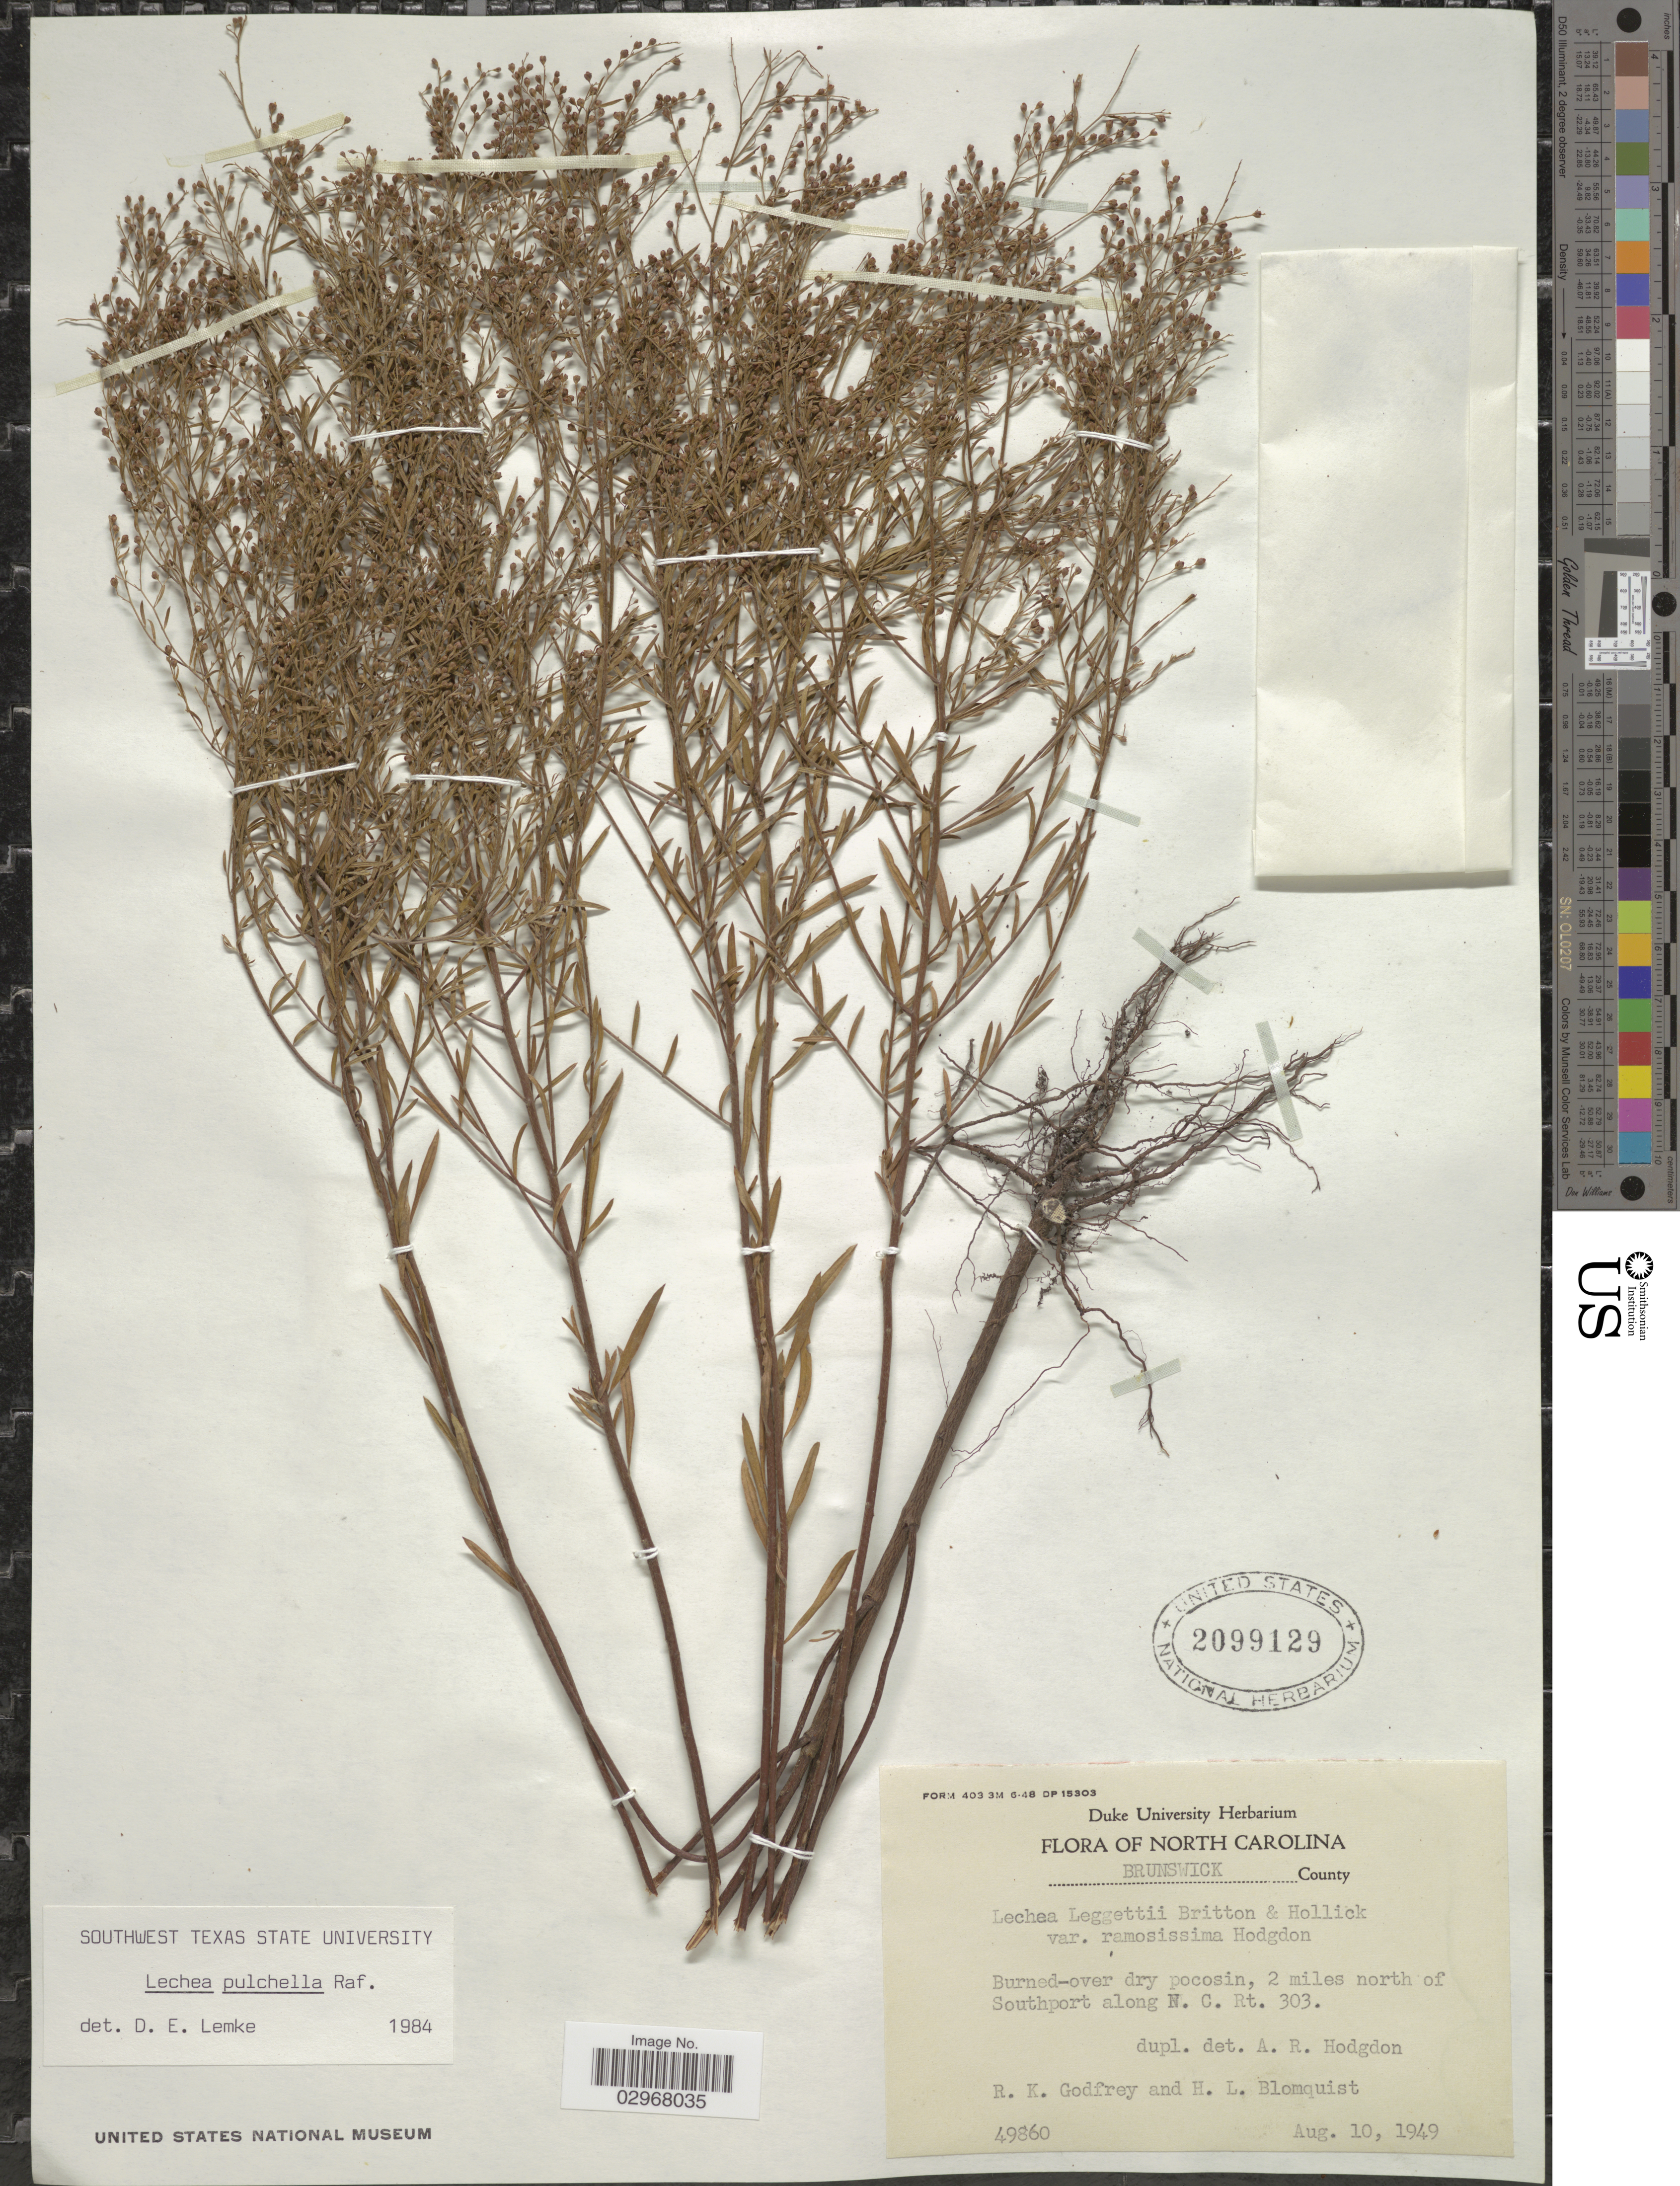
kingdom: Plantae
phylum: Tracheophyta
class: Magnoliopsida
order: Malvales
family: Cistaceae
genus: Lechea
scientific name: Lechea pulchella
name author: Raf.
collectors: R. K. Godfrey & H. Blomquist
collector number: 49860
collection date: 1949-08-10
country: United States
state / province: North Carolina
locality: Brunswick County. 2 miles north of Southport along N. C. Rt. 303.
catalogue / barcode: US 2099129